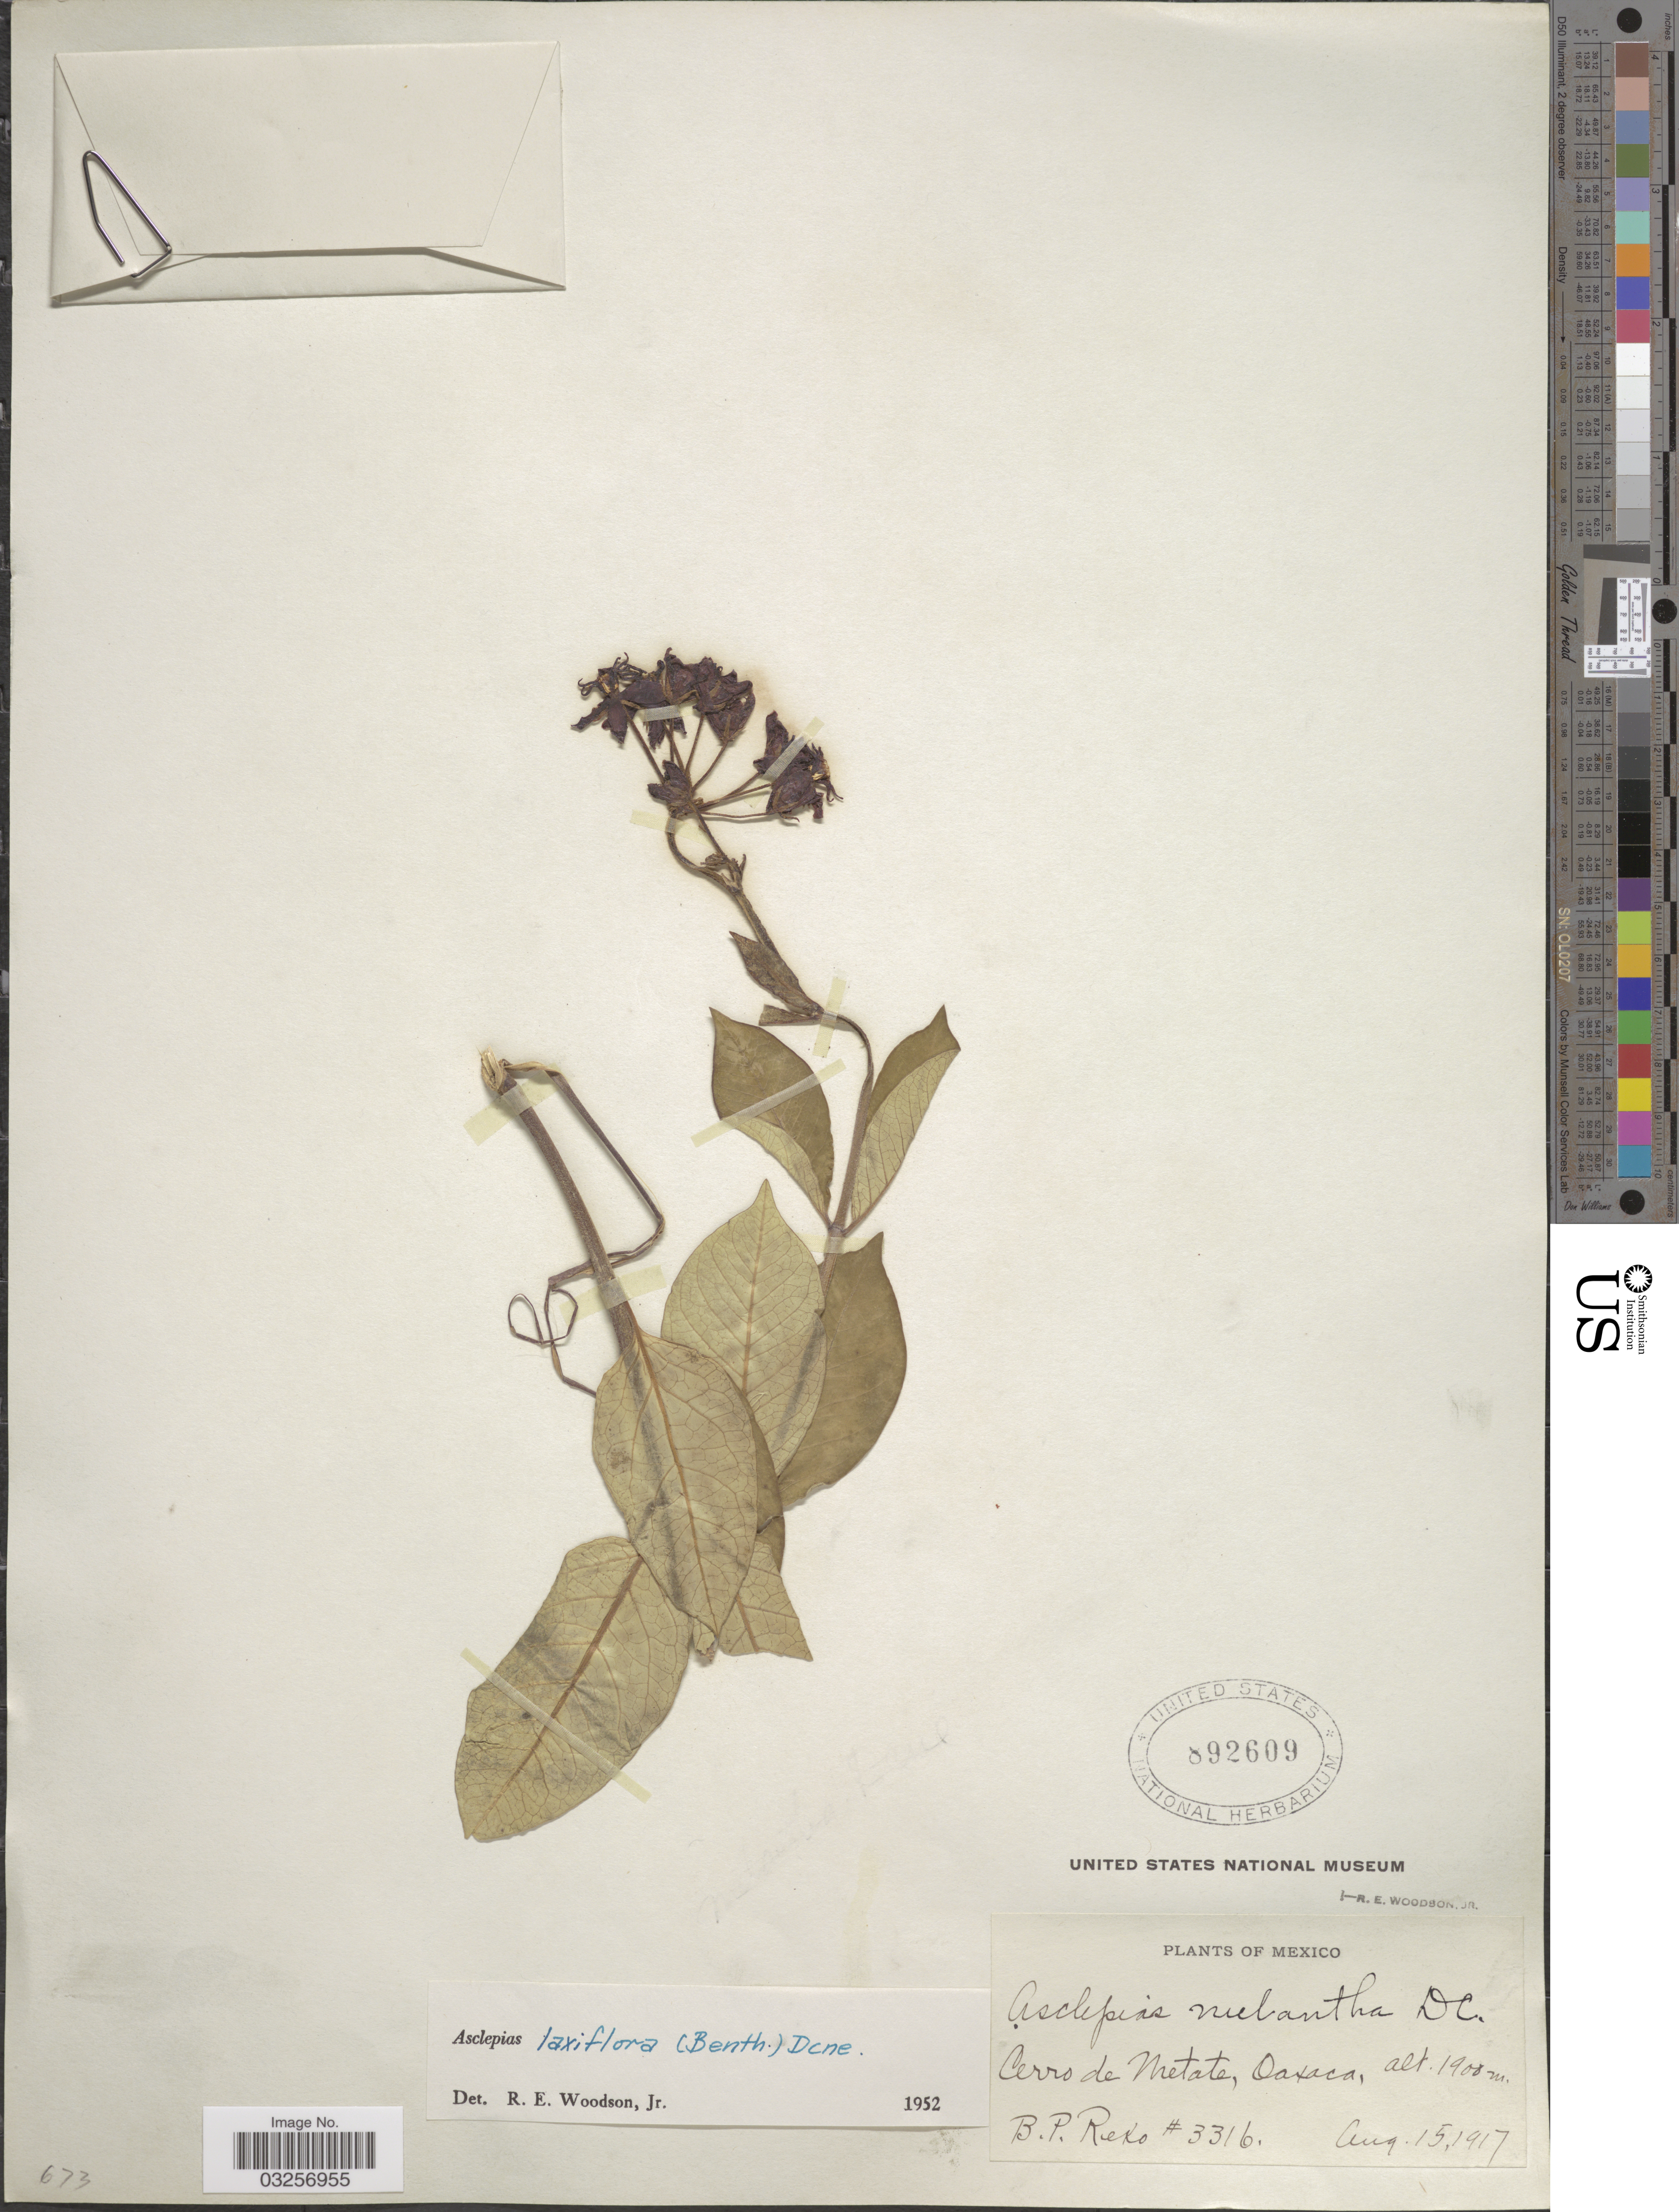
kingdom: Plantae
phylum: Tracheophyta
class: Magnoliopsida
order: Gentianales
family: Apocynaceae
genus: Asclepias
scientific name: Asclepias laxiflora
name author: Colla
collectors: B. P. Reko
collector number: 3316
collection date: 1917-08-15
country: Mexico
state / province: Oaxaca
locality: Cerro de Metate.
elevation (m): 1900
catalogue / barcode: US 892609